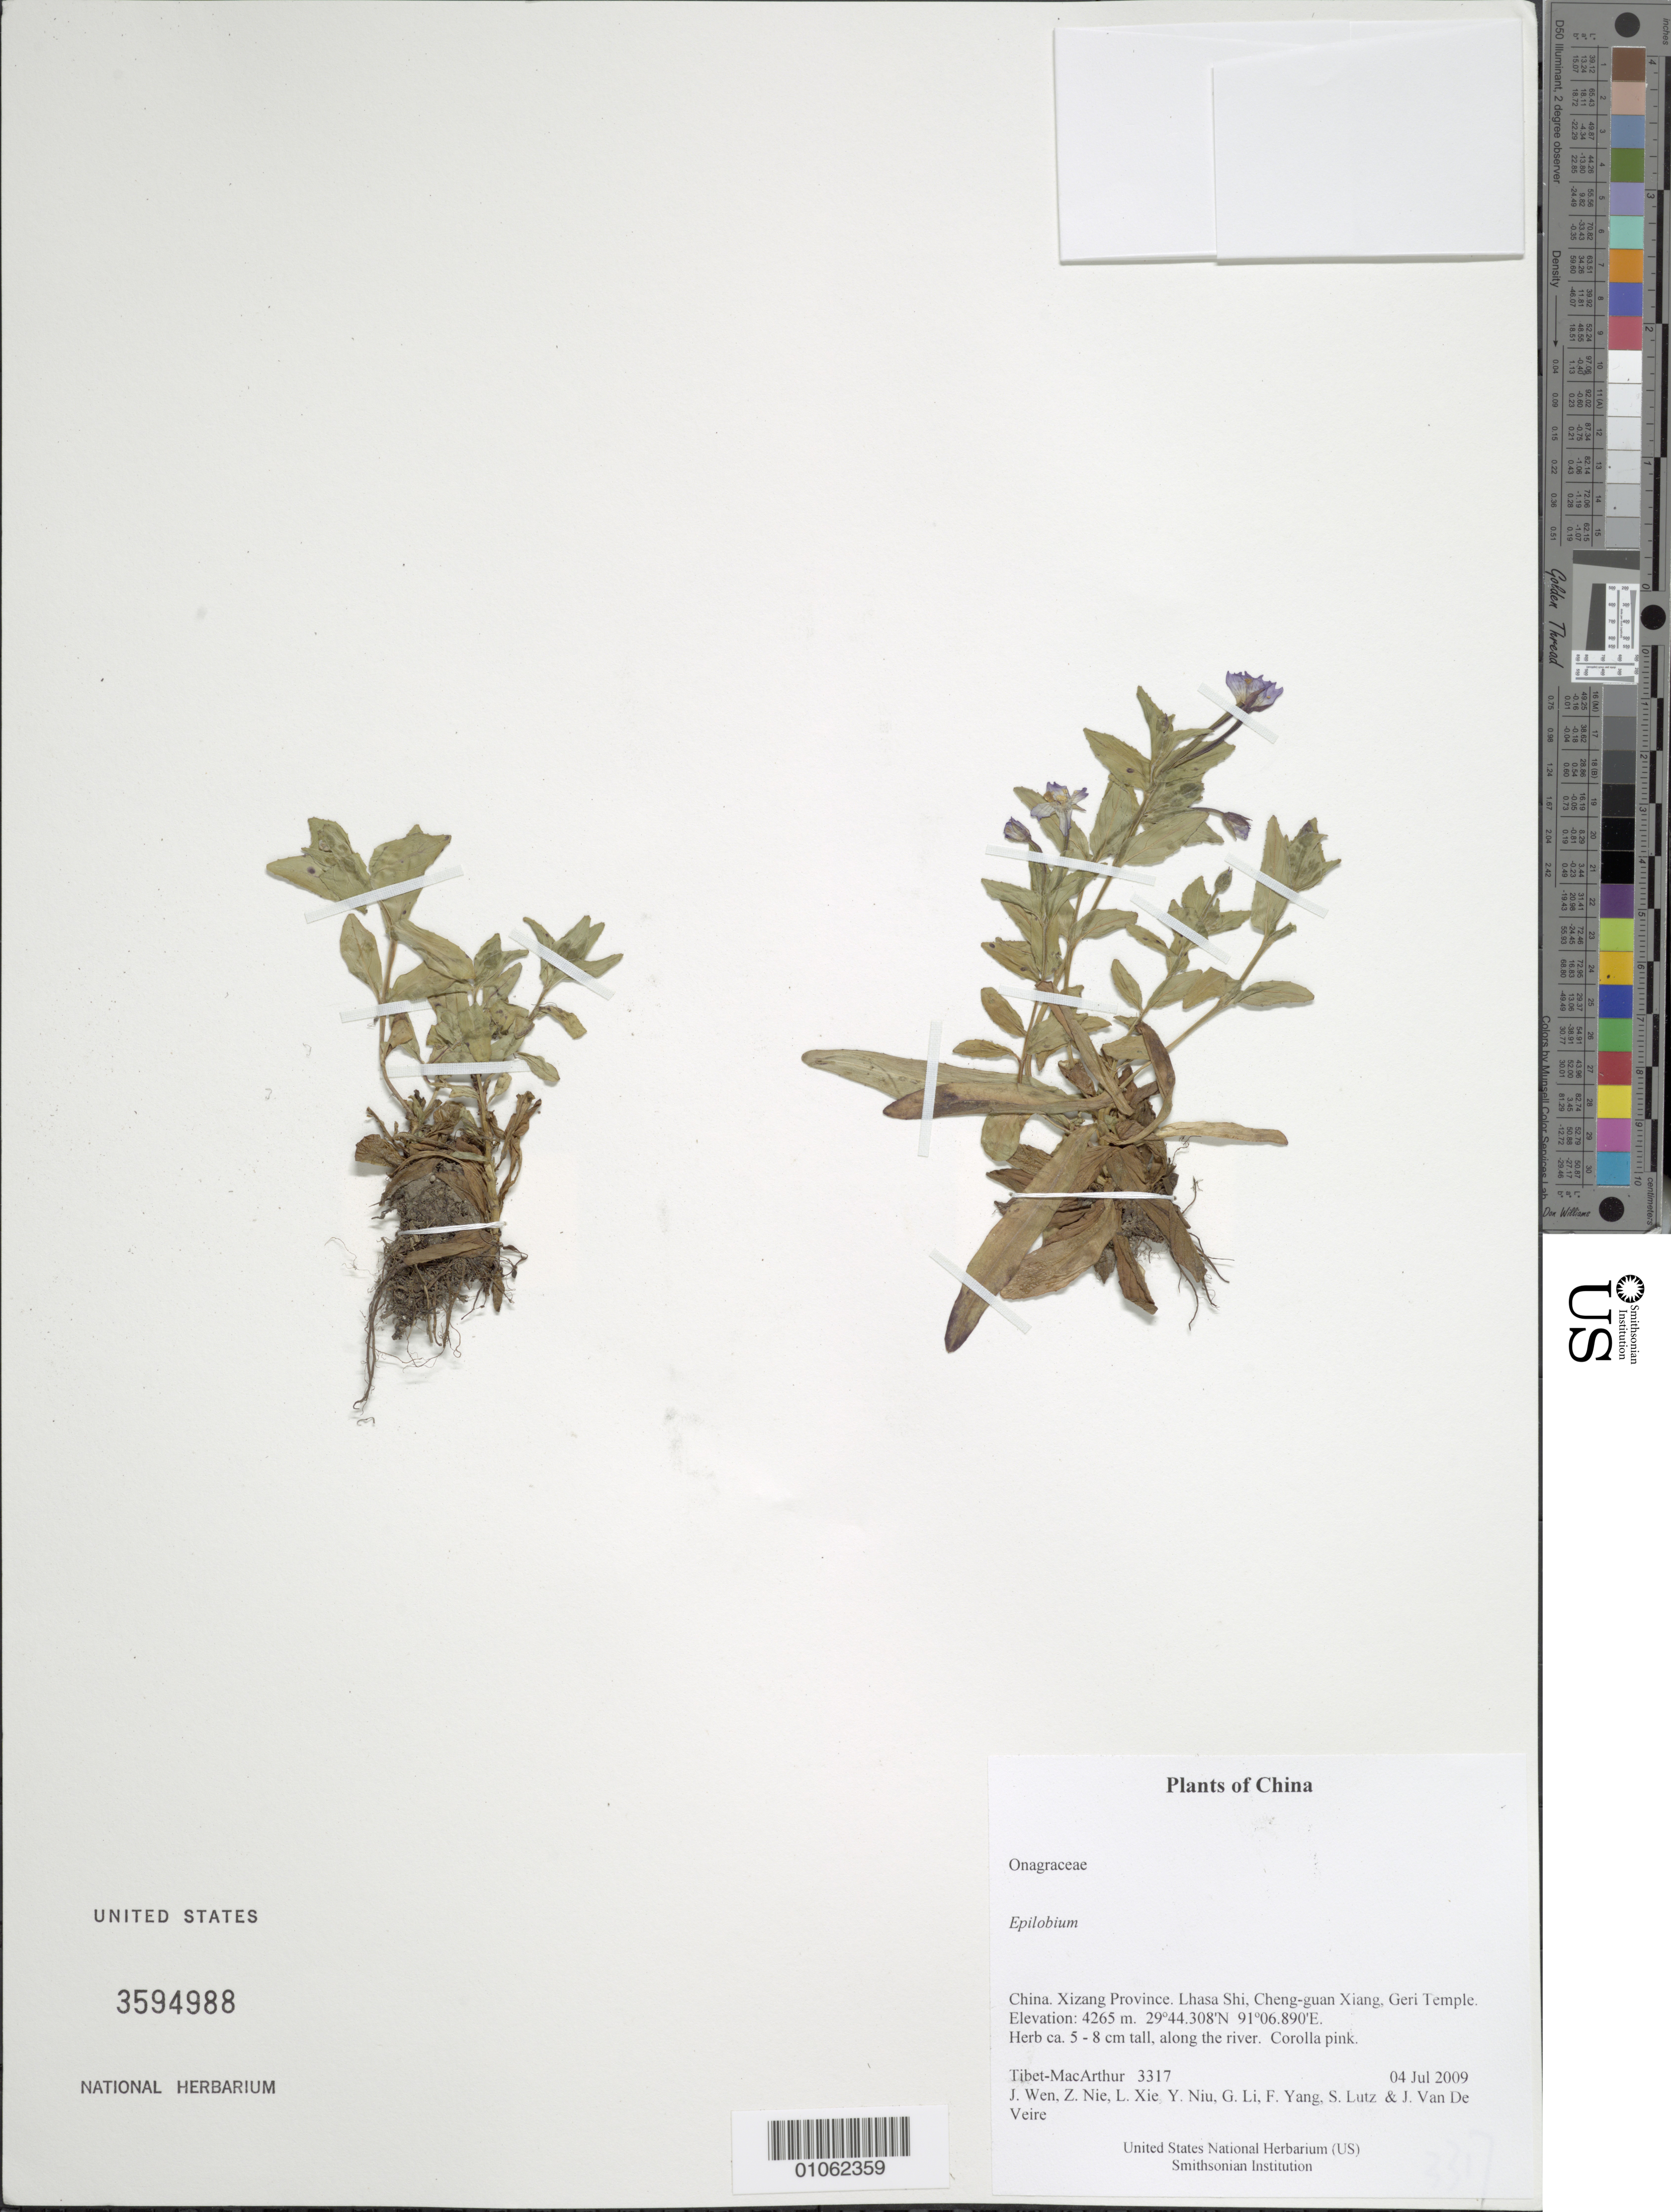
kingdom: Plantae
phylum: Tracheophyta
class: Magnoliopsida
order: Myrtales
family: Onagraceae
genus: Epilobium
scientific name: Epilobium sp.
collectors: Tibet-MacArthur, J. Wen, Z. Nie, L. Xie, Y. Niu, G. Li, F. Yang, S. Lutz & J. Van De Veire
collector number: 3317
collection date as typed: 04 Jul 2009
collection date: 2009-07-04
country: China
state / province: Xizang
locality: Lhasa Shi, Cheng-guan Xiang, Geri Temple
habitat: Along the river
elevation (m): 4265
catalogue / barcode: US 3594988